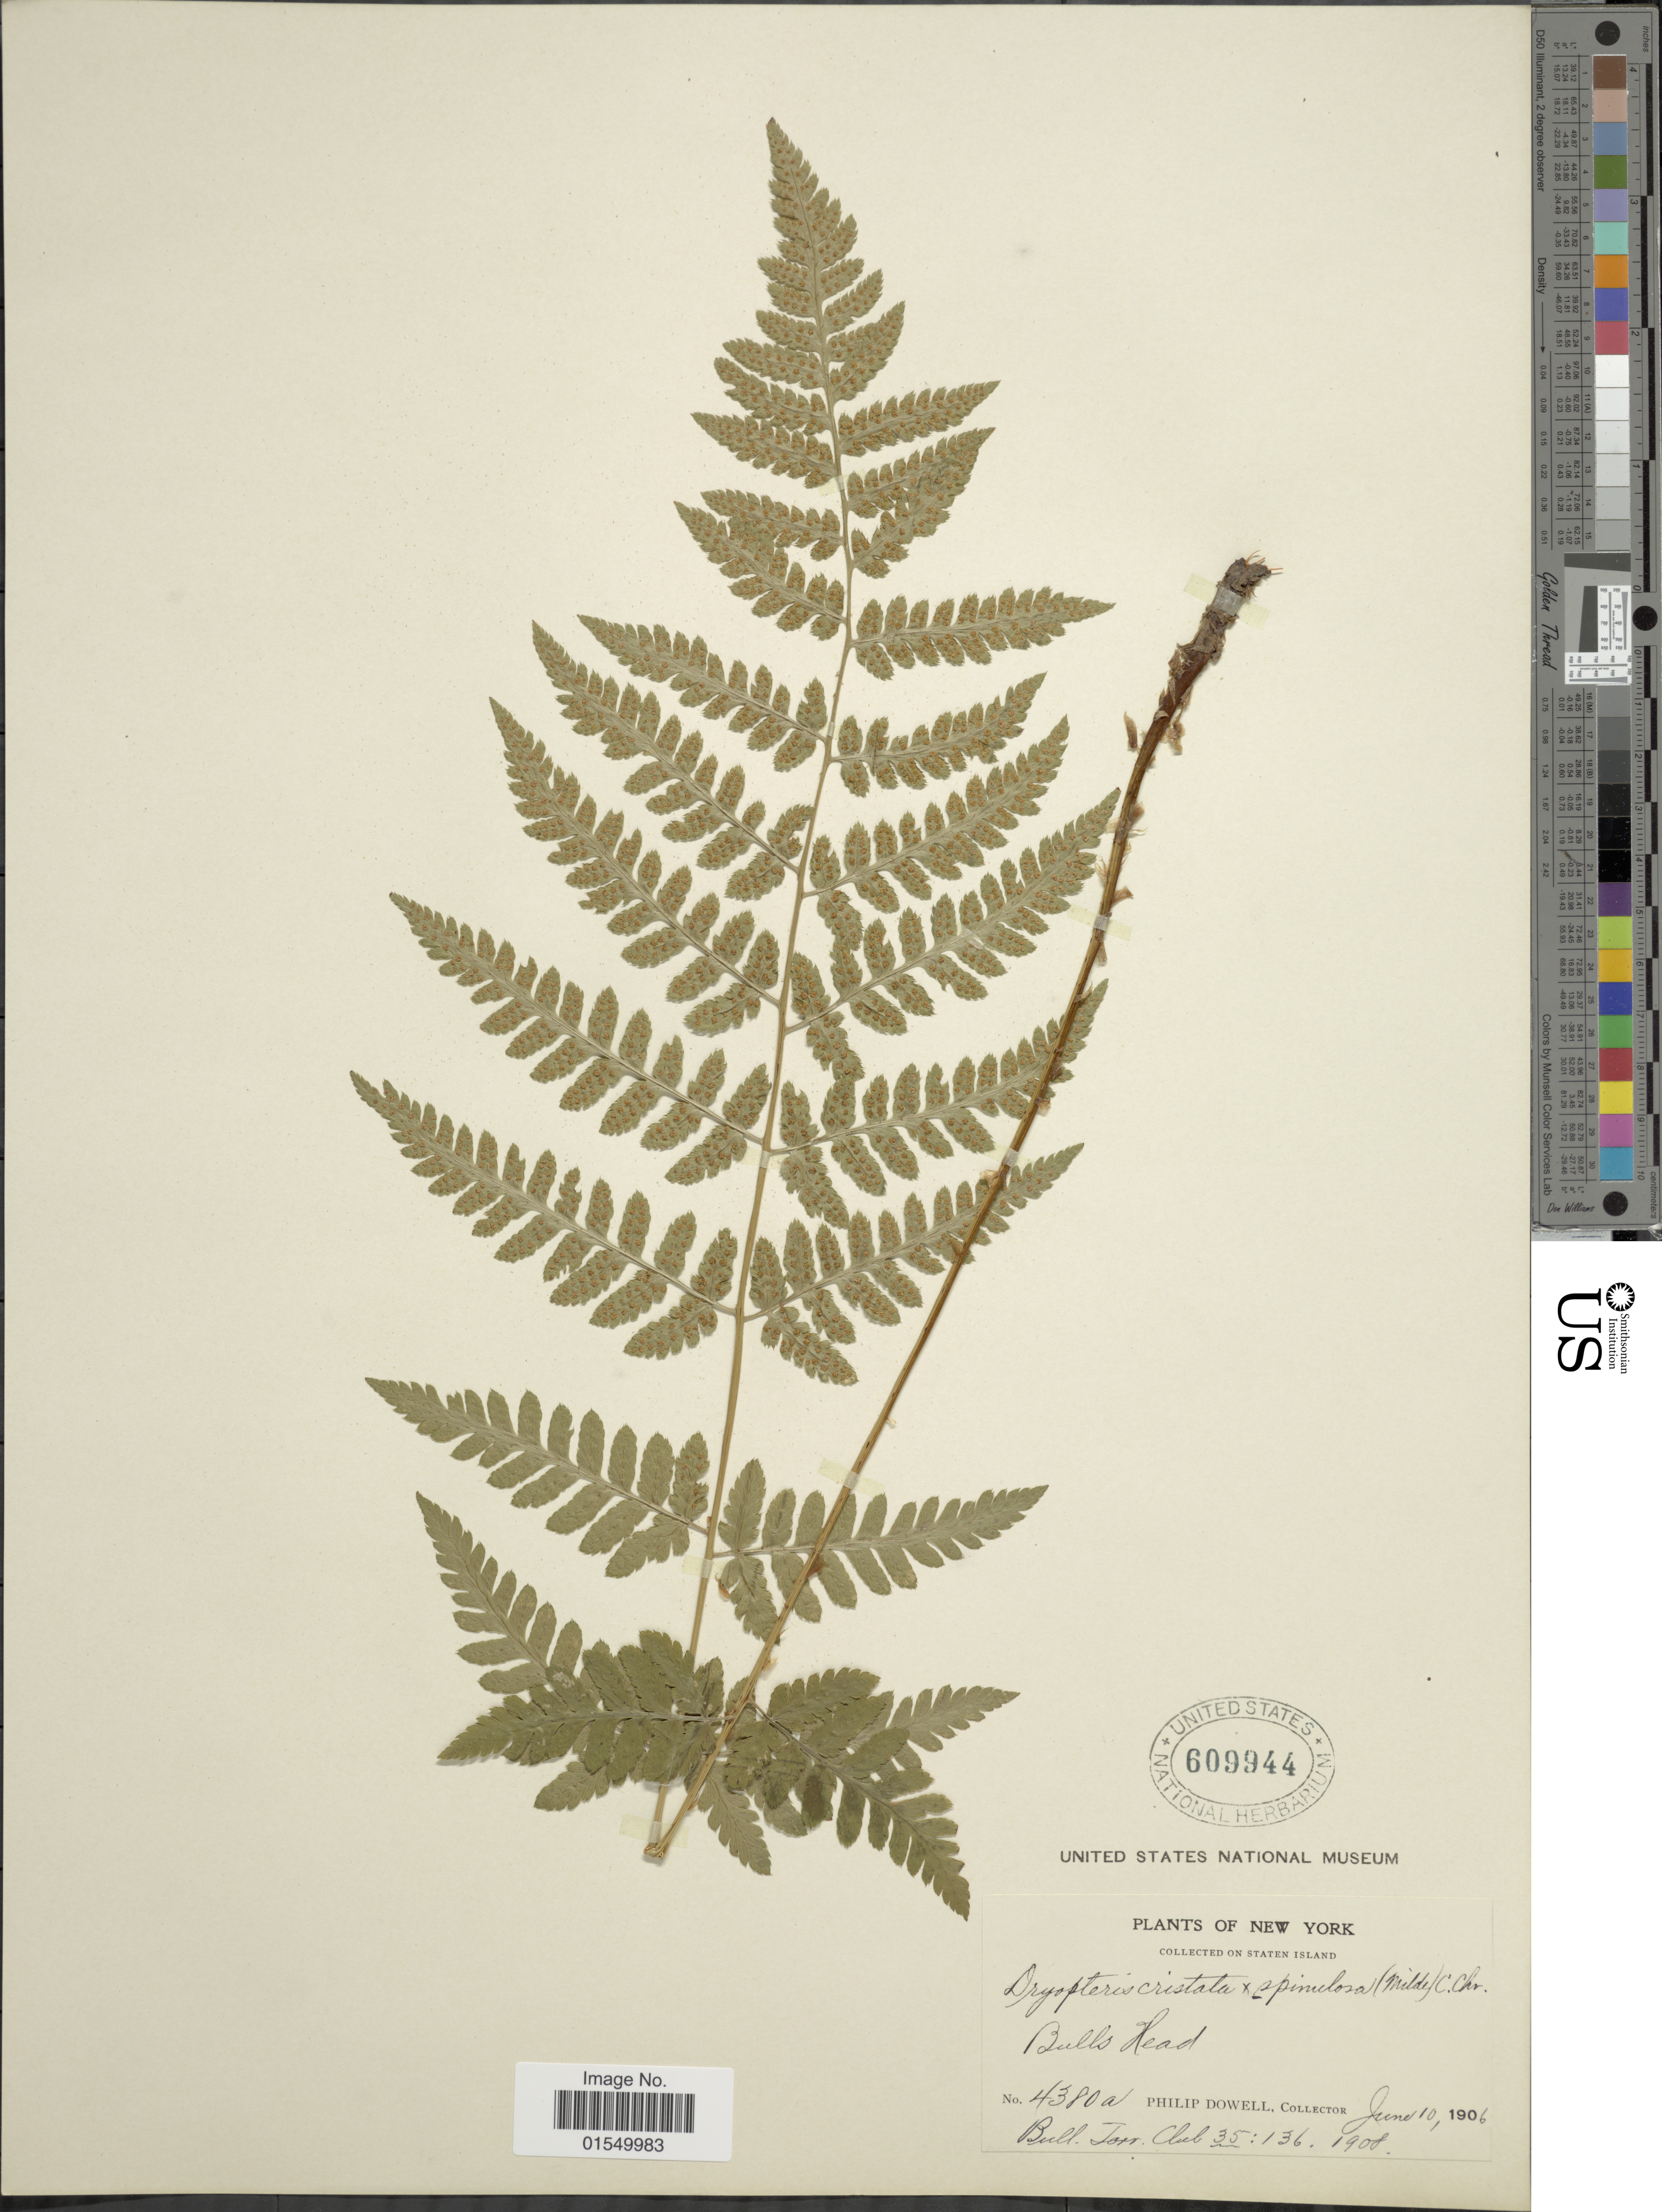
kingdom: Plantae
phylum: Tracheophyta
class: Polypodiopsida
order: Polypodiales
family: Dryopteridaceae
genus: Dryopteris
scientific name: Dryopteris x boottii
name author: Underw.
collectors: P. Dowell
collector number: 4380a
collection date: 1906-06-10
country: United States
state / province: New York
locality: Staten Island, Bulls Head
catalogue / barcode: US 609944